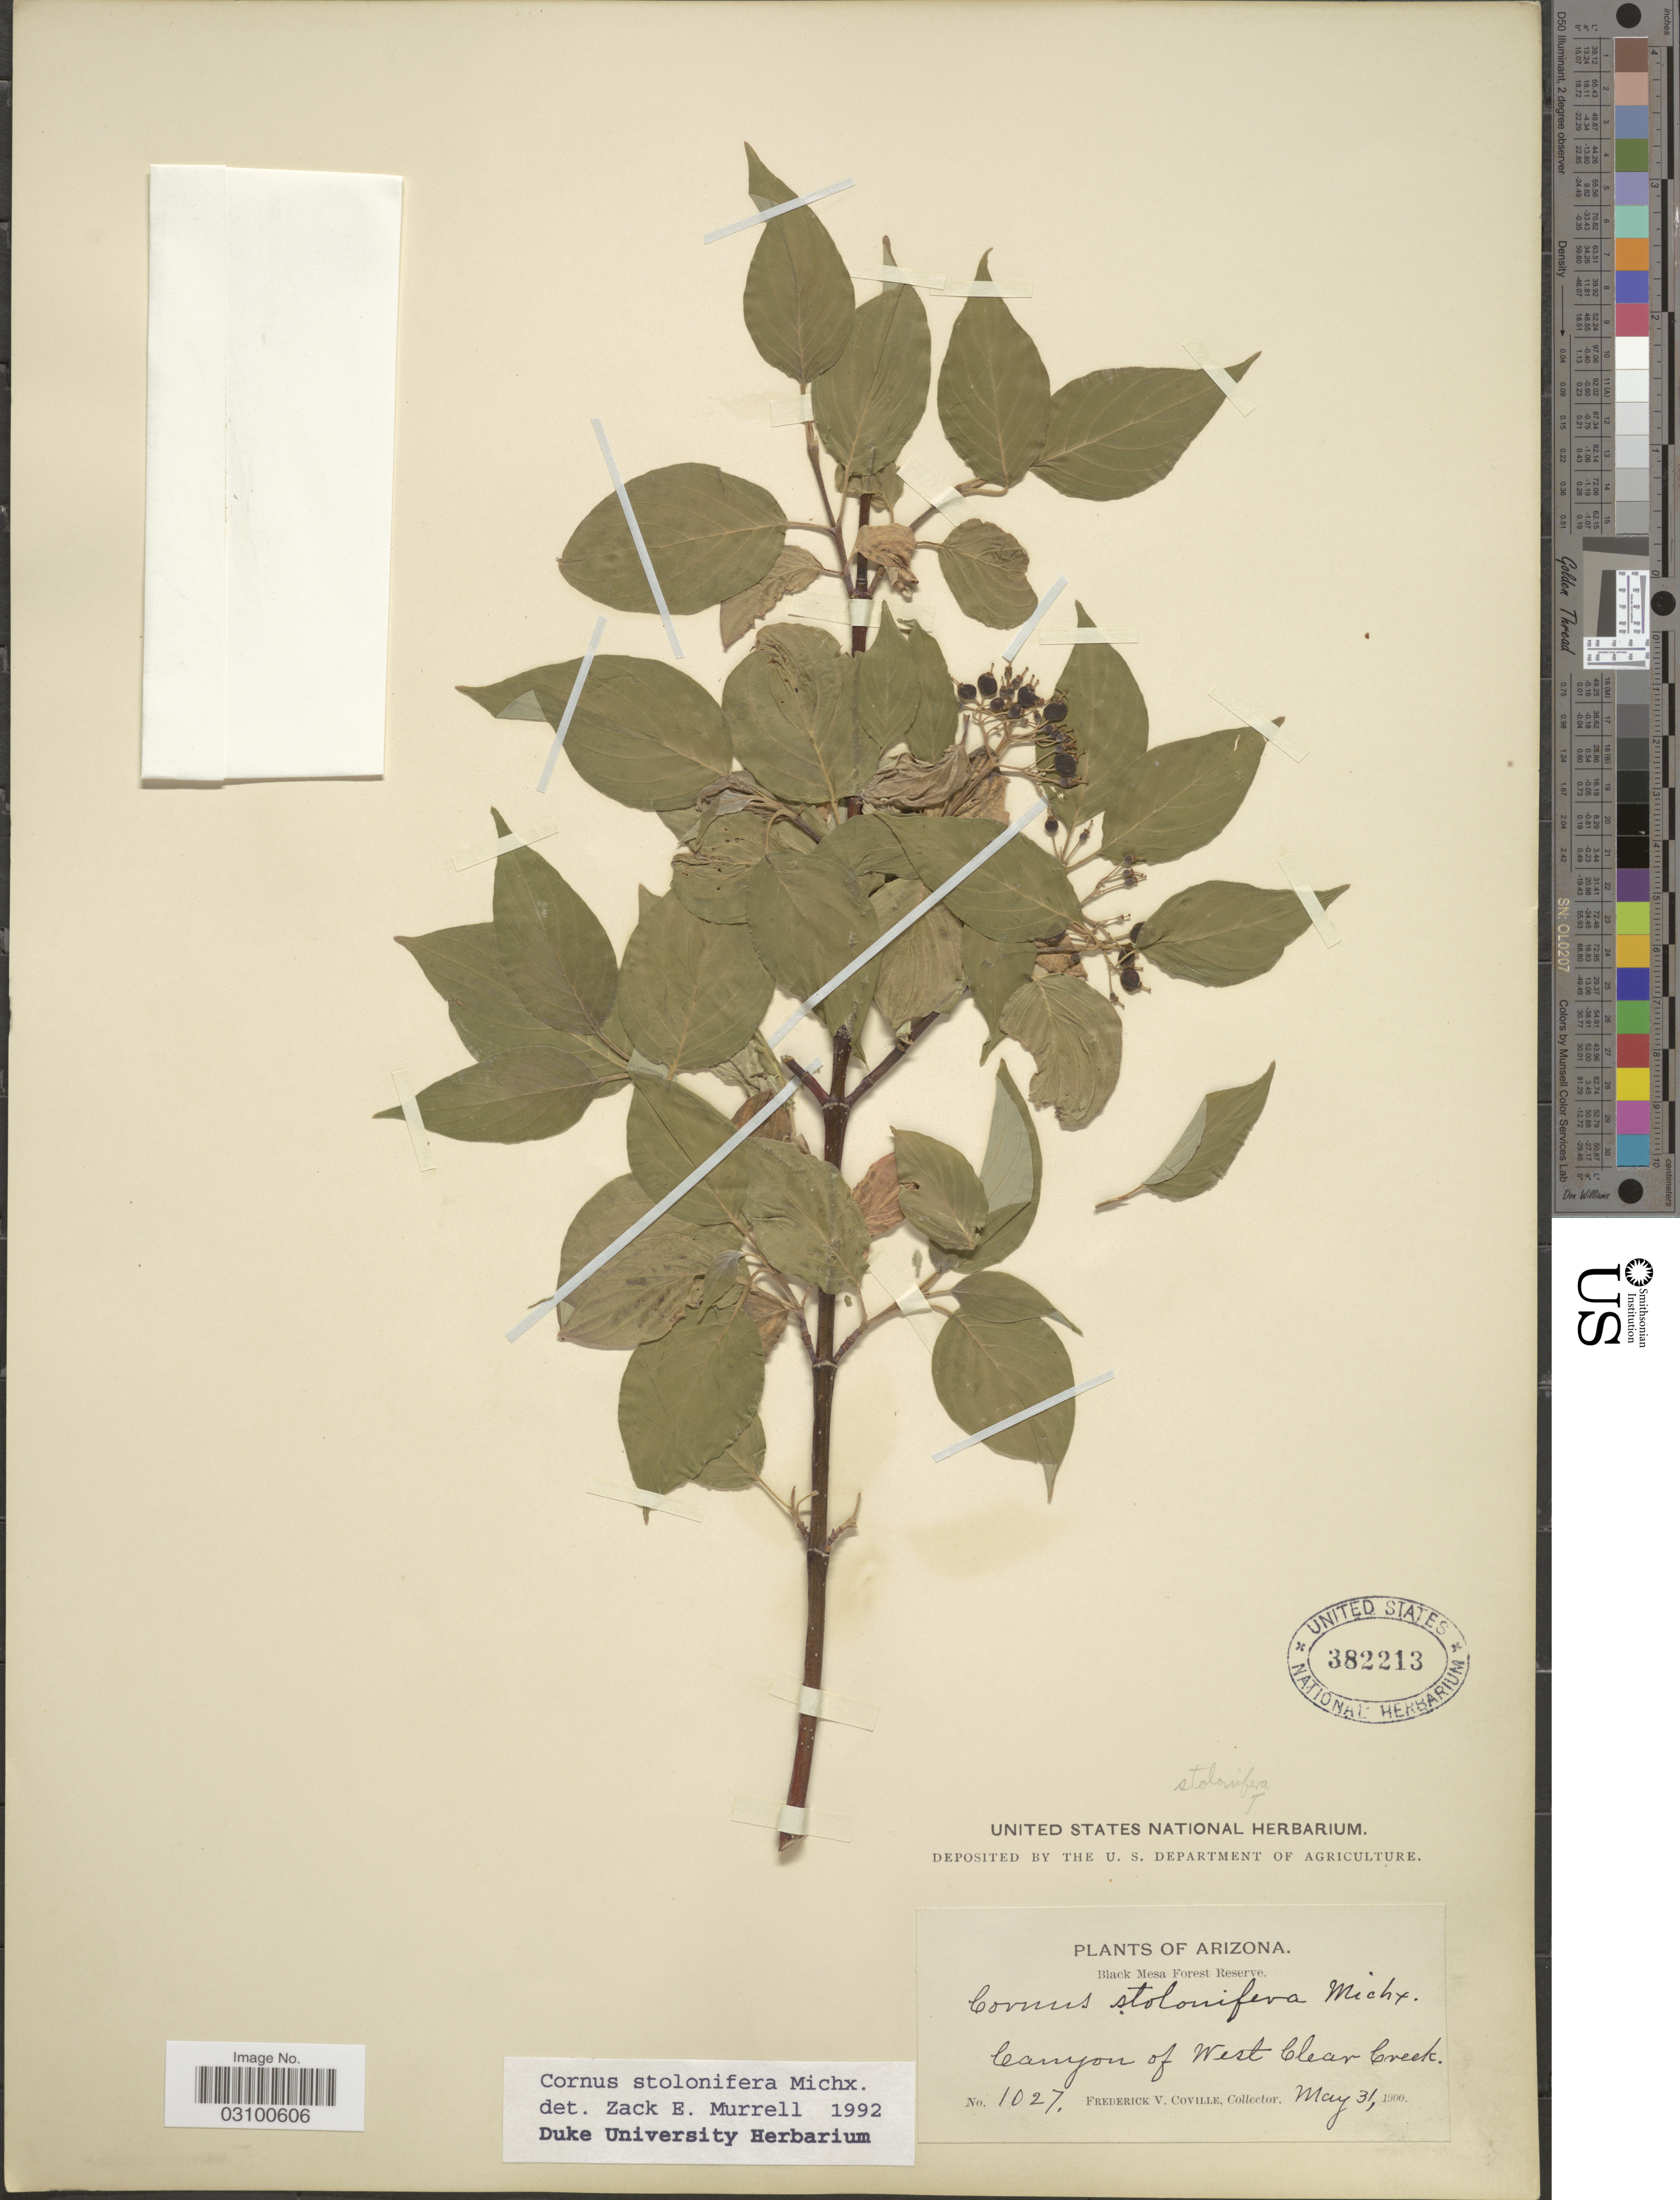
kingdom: Plantae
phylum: Tracheophyta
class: Magnoliopsida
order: Cornales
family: Cornaceae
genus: Cornus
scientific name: Cornus sericea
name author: L.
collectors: F. V. Coville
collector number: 1027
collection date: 1900-05-31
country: United States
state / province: Arizona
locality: Black Mesa Forest Reserve. Canyon of West Clear Creek.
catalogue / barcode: US 382213